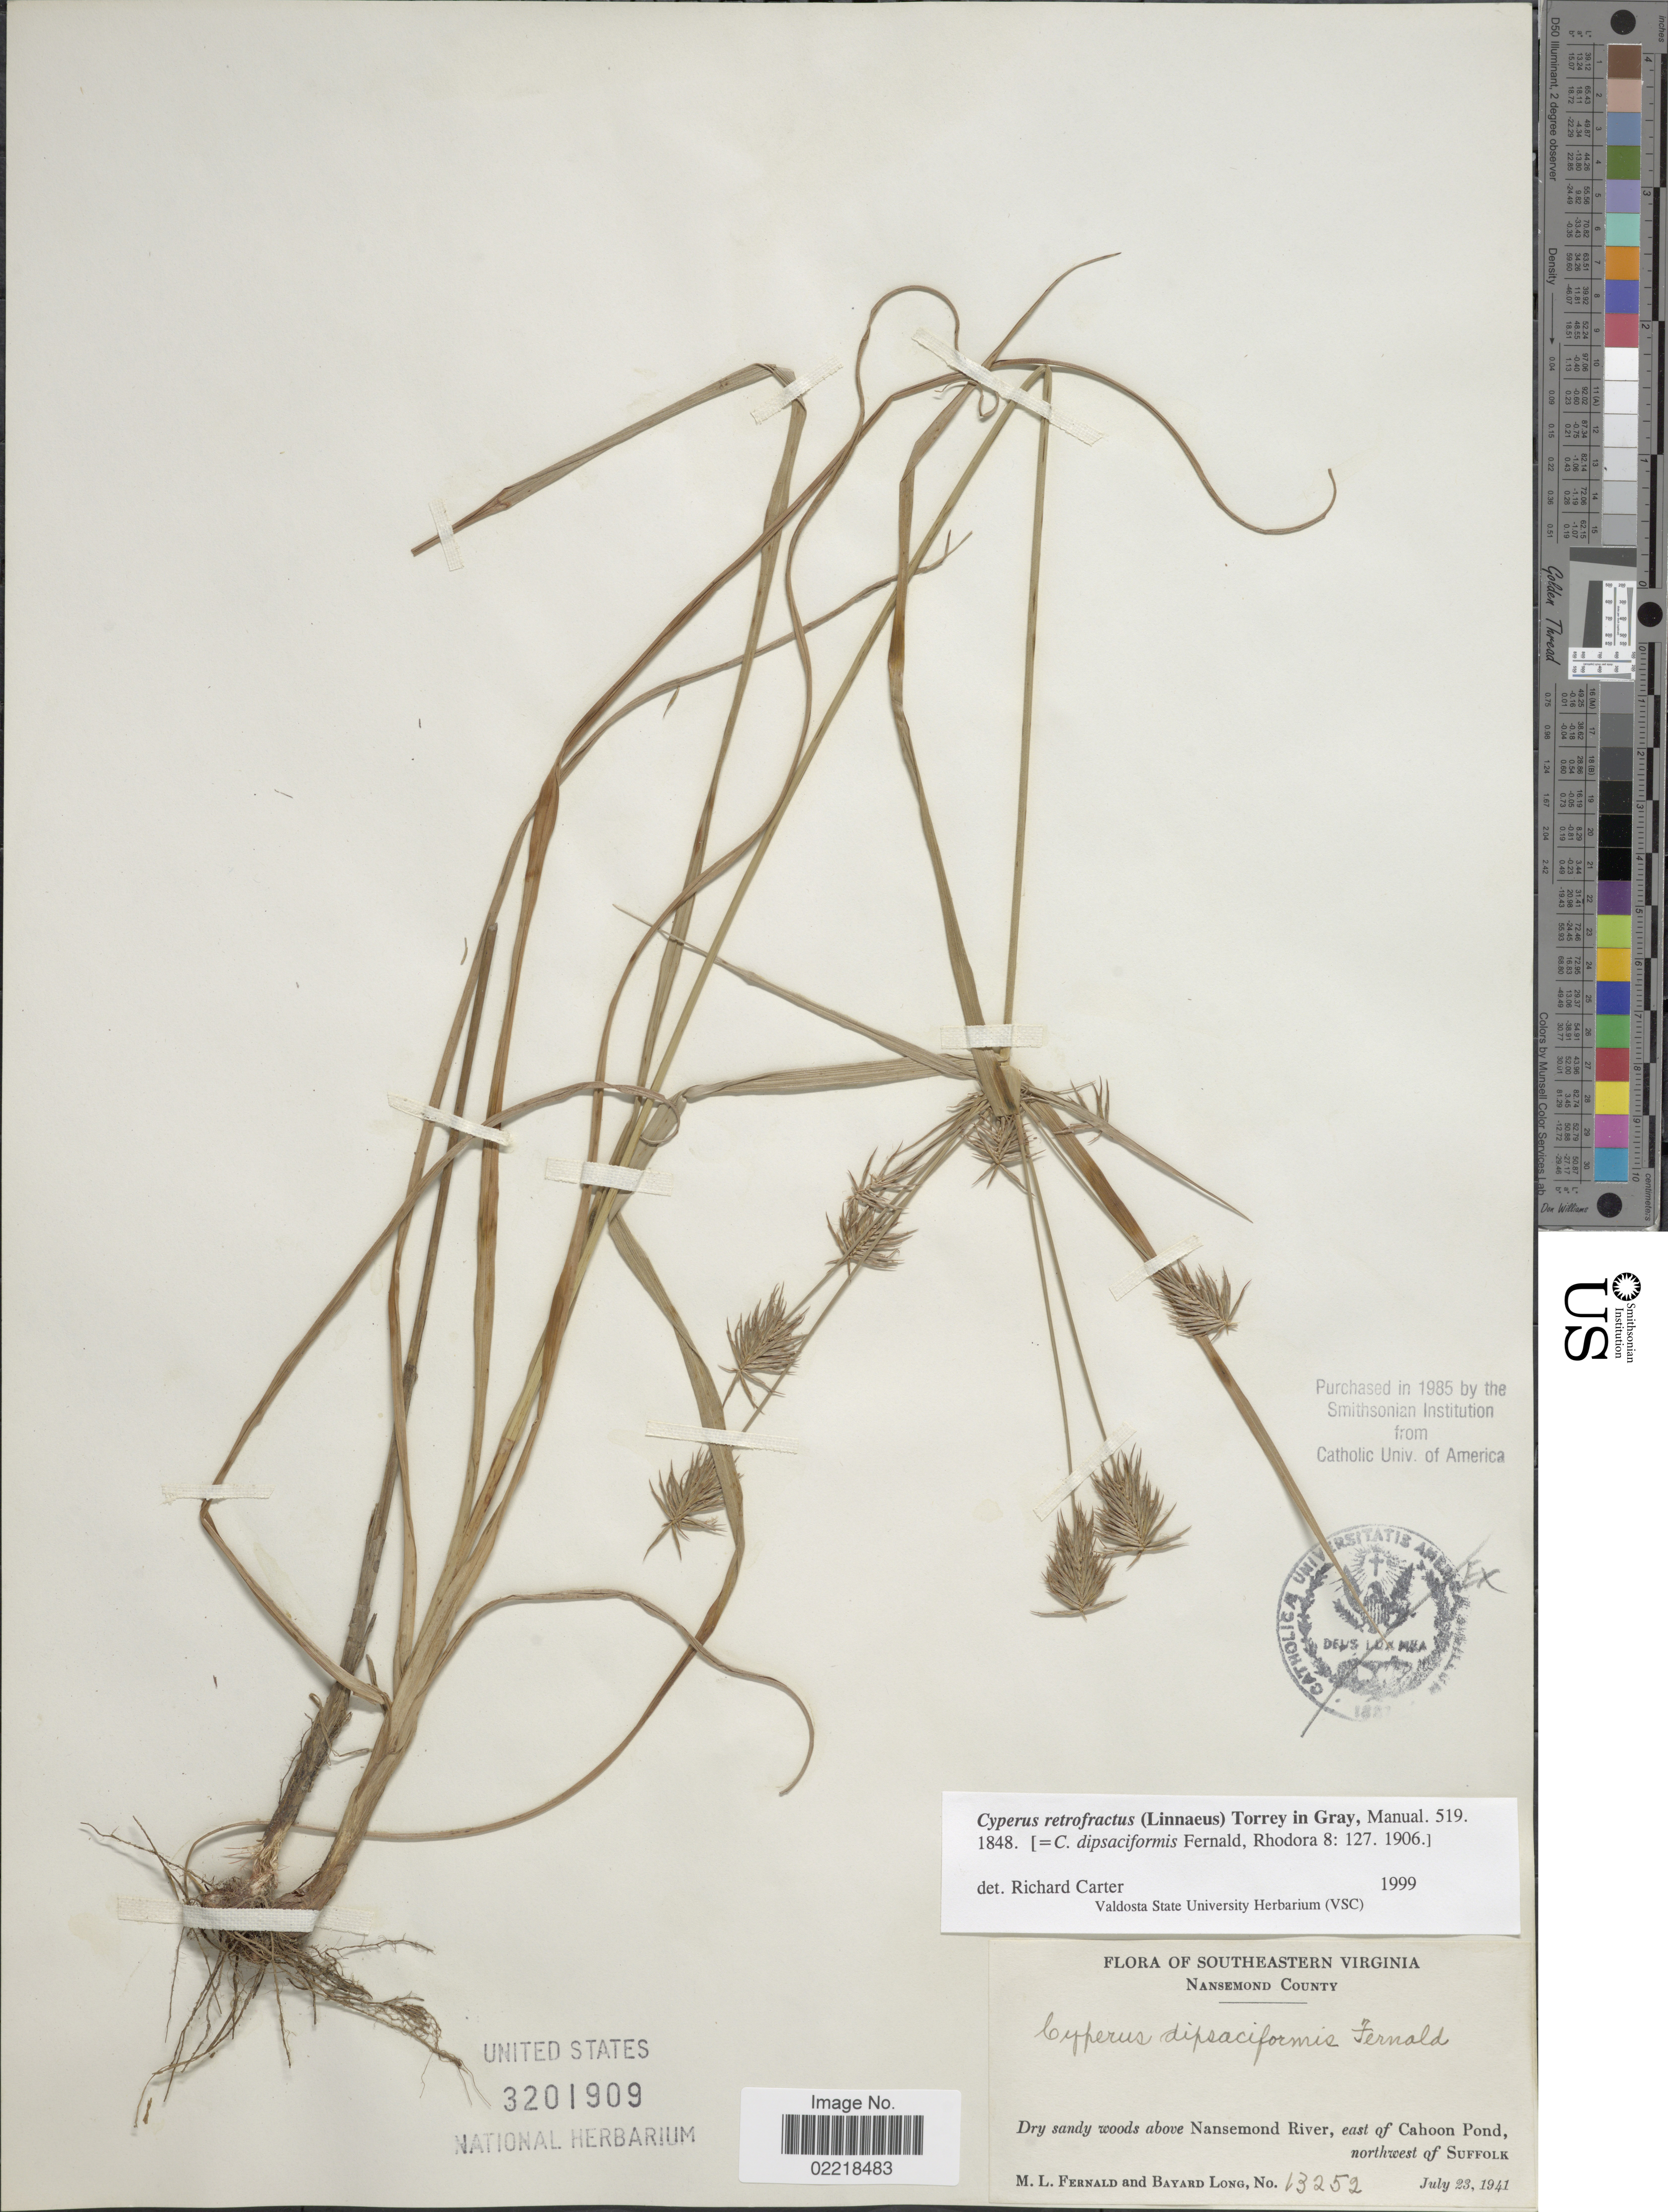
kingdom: Plantae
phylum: Tracheophyta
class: Liliopsida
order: Poales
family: Cyperaceae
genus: Cyperus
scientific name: Cyperus retrofractus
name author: (L.) Torr.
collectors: M. L. Fernald & B. Long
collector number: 13252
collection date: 1941-07-23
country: United States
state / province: Virginia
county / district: City of Suffolk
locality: Southeastern Virginia, Nansemond County, dry sandy woods above Nansemond River, east of Cahoon Pond, northwest of Suffolk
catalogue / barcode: US 3201909